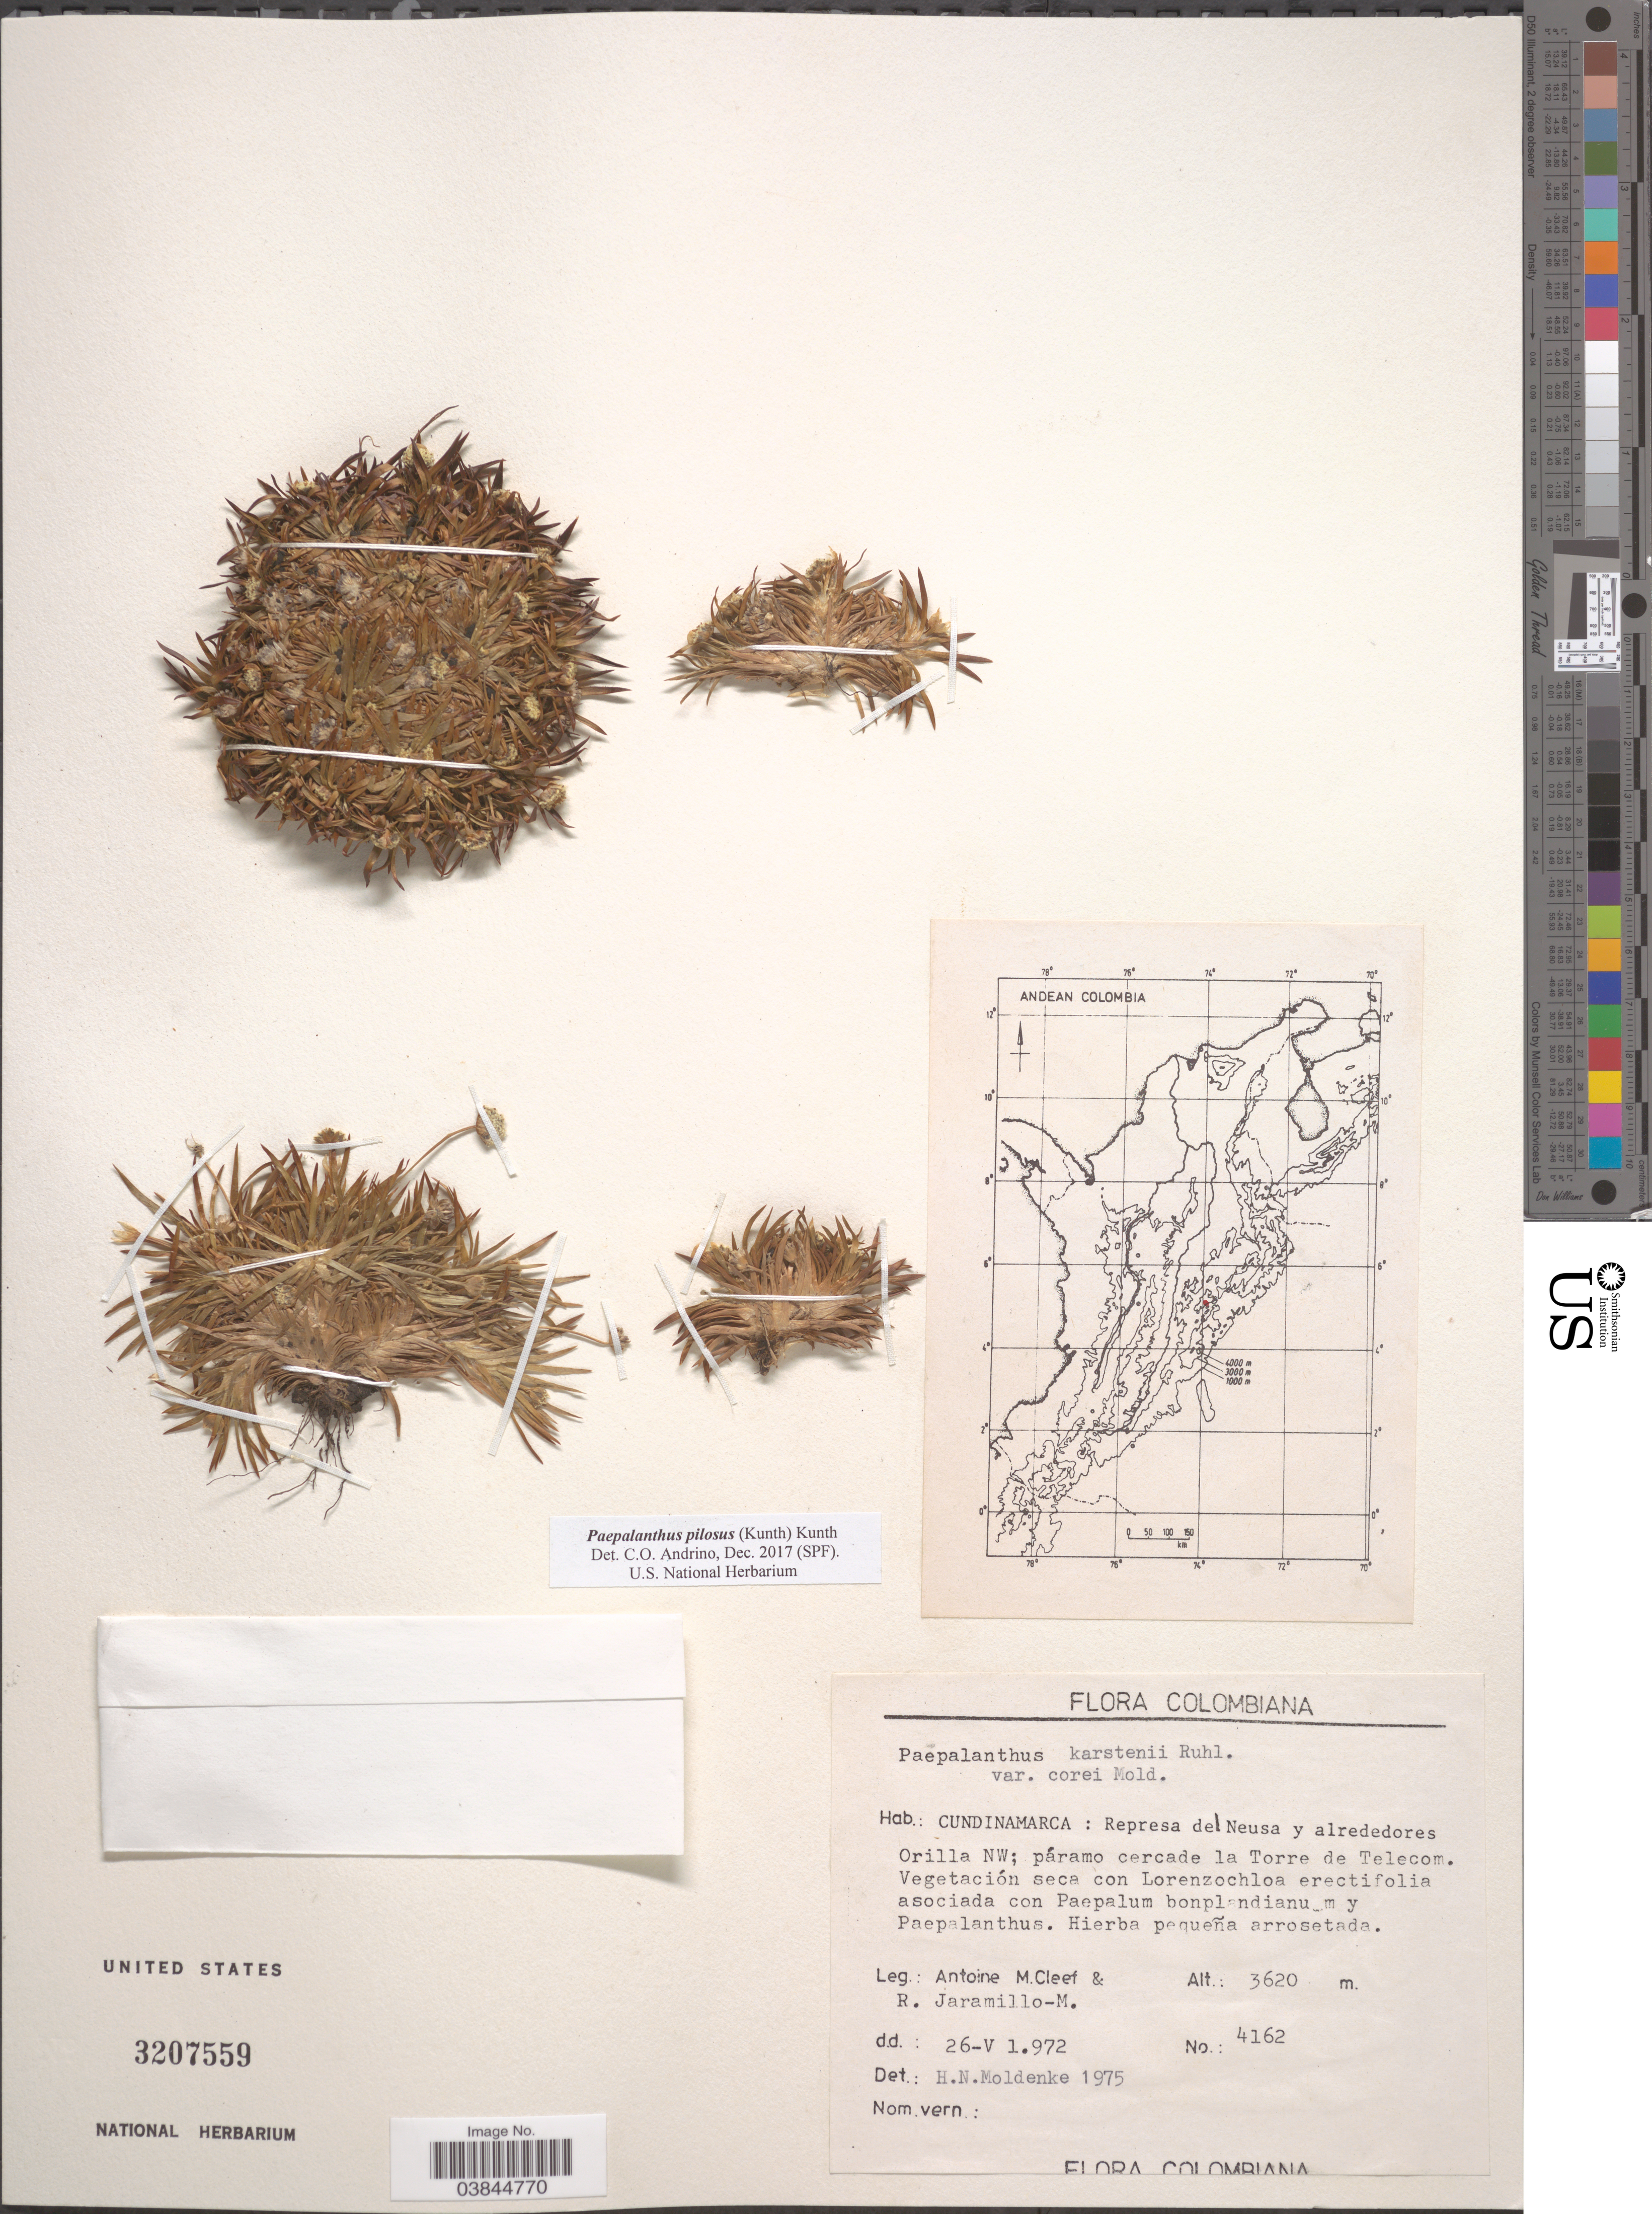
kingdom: Plantae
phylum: Tracheophyta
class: Liliopsida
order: Poales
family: Eriocaulaceae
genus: Paepalanthus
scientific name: Paepalanthus pilosus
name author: (Kunth) Kunth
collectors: A. M. Cleef & R. Jaramillo M.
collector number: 4162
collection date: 1972-05-26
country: Colombia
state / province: Cundinamarca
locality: Represa del Nuesa y alrededores. Orilla NW; páramo cercade la Torre de Telecom.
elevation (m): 3620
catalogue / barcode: US 3207559